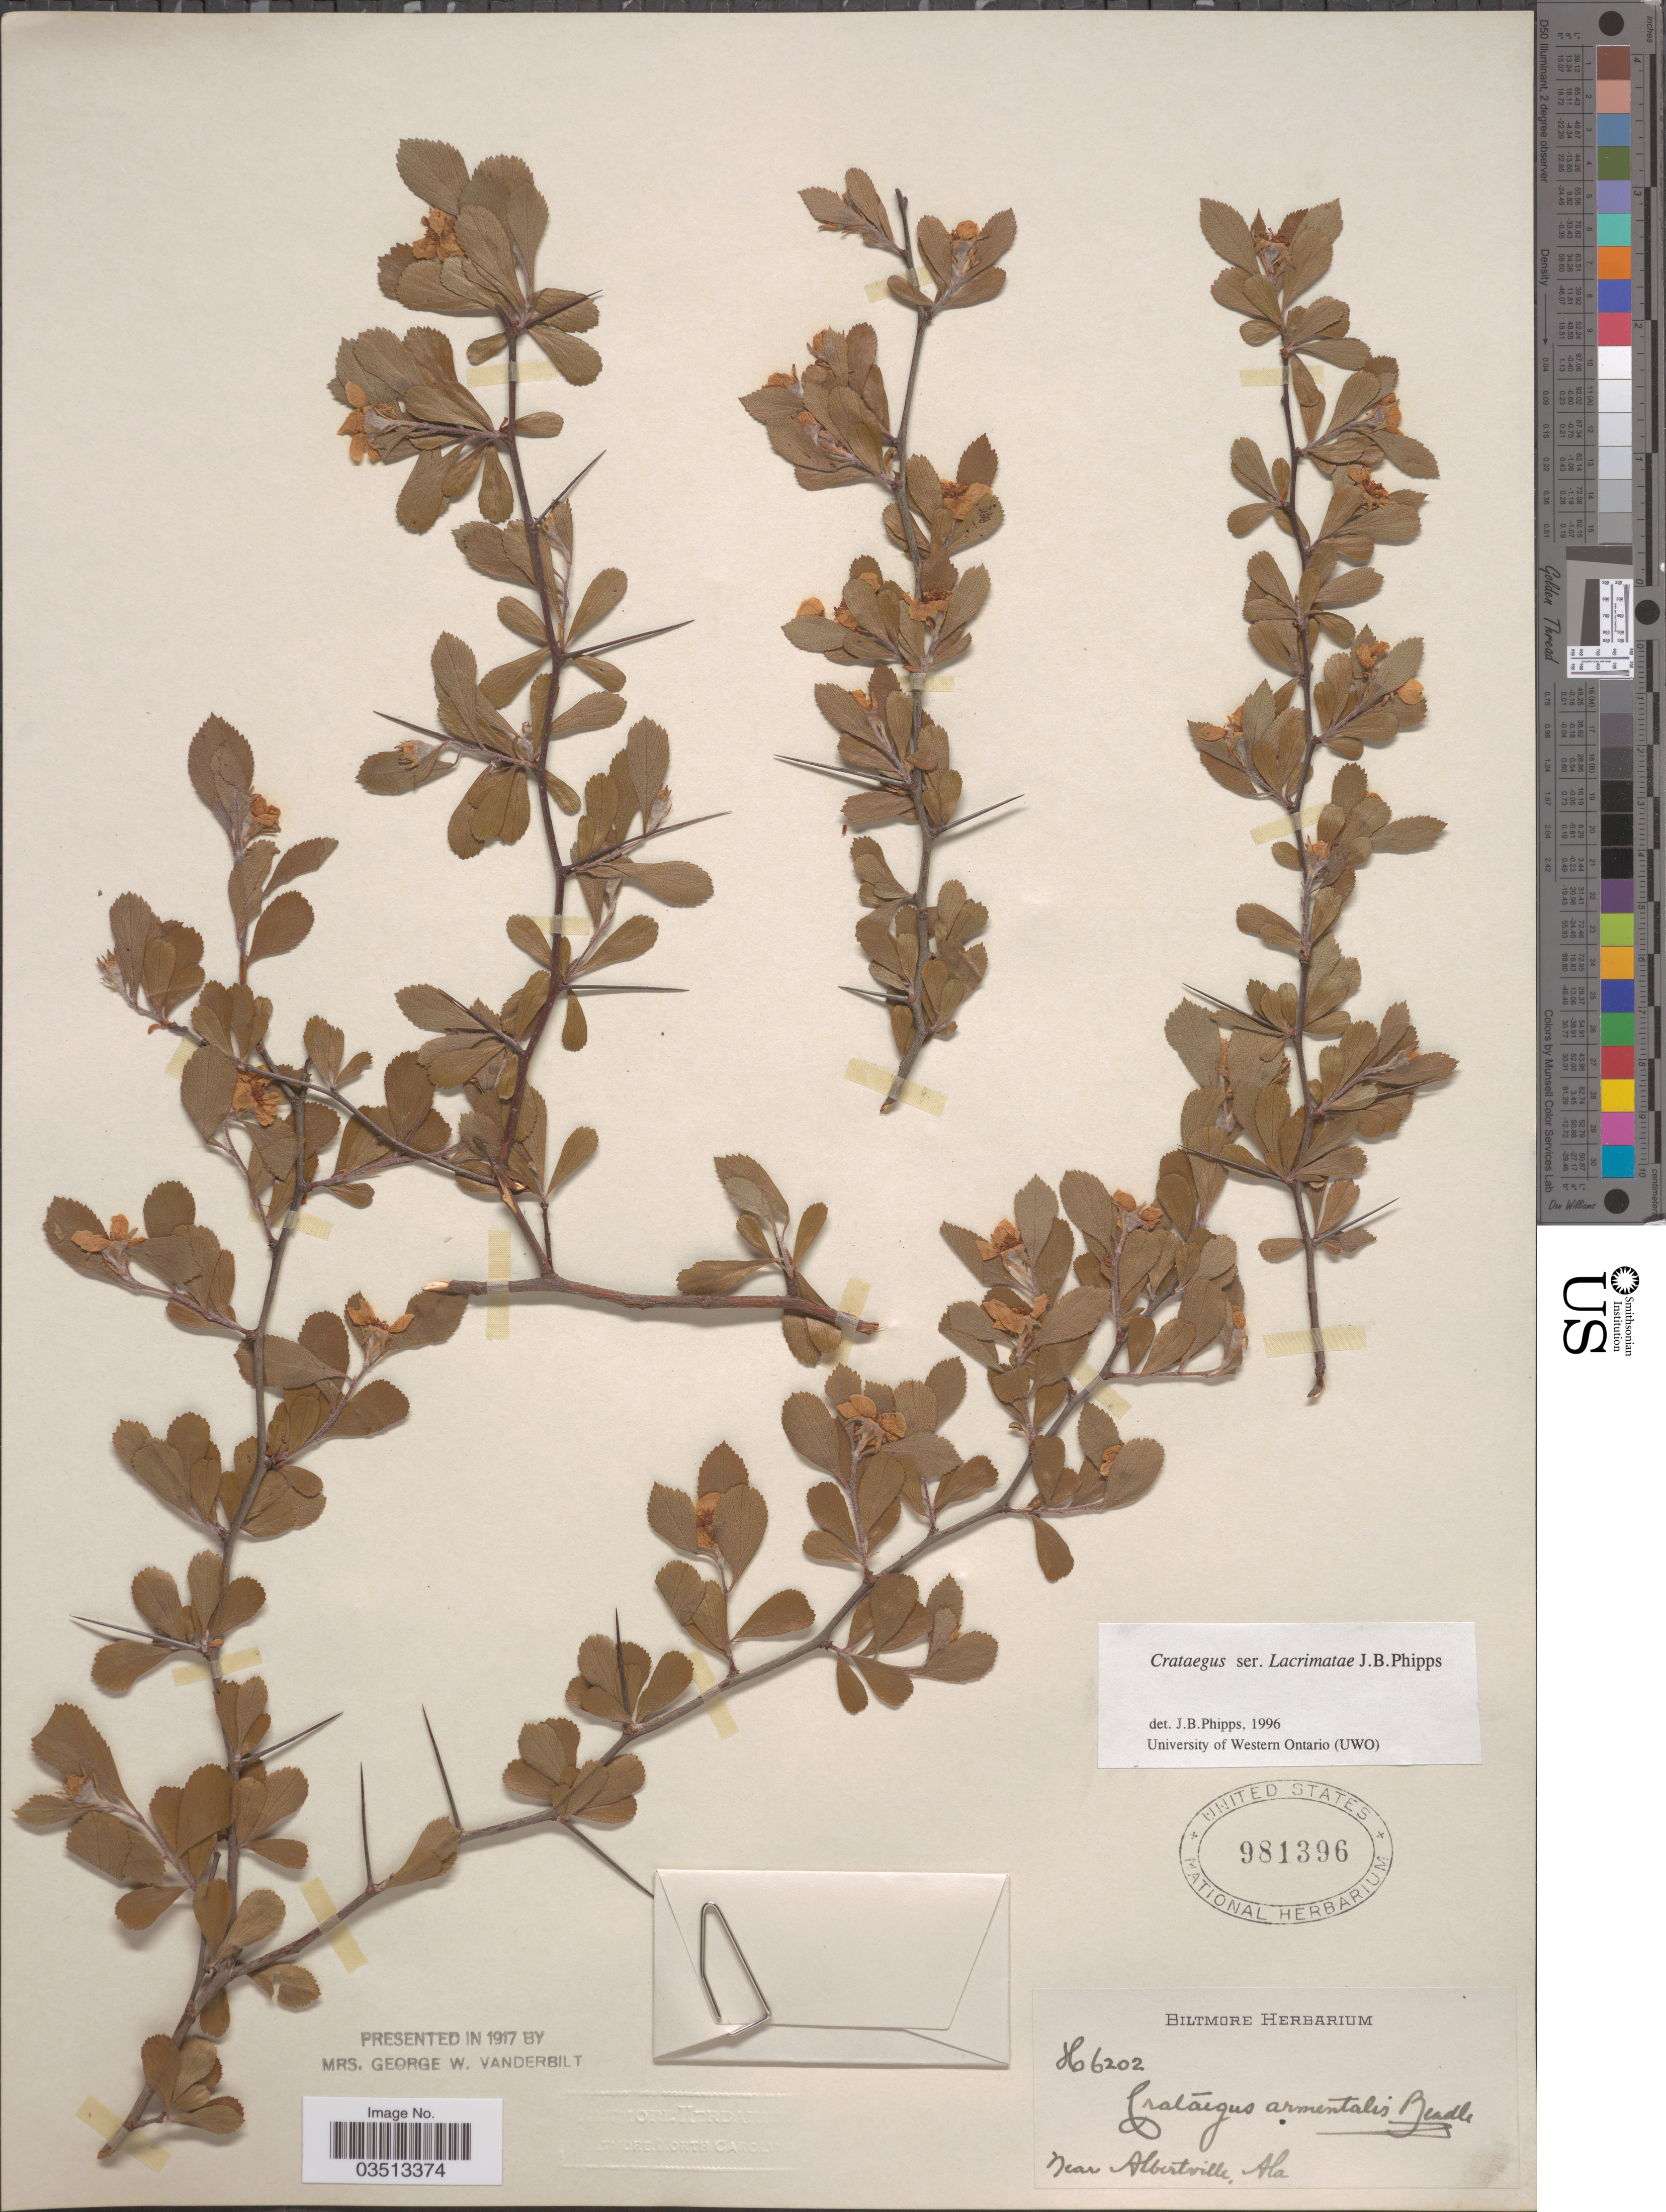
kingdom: Plantae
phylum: Tracheophyta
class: Magnoliopsida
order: Rosales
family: Rosaceae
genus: Crataegus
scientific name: Crataegus armentalis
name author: Beadle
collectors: ex herb. Biltmore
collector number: H6202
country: United States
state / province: Alabama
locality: Near Albertville.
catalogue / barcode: US 981396